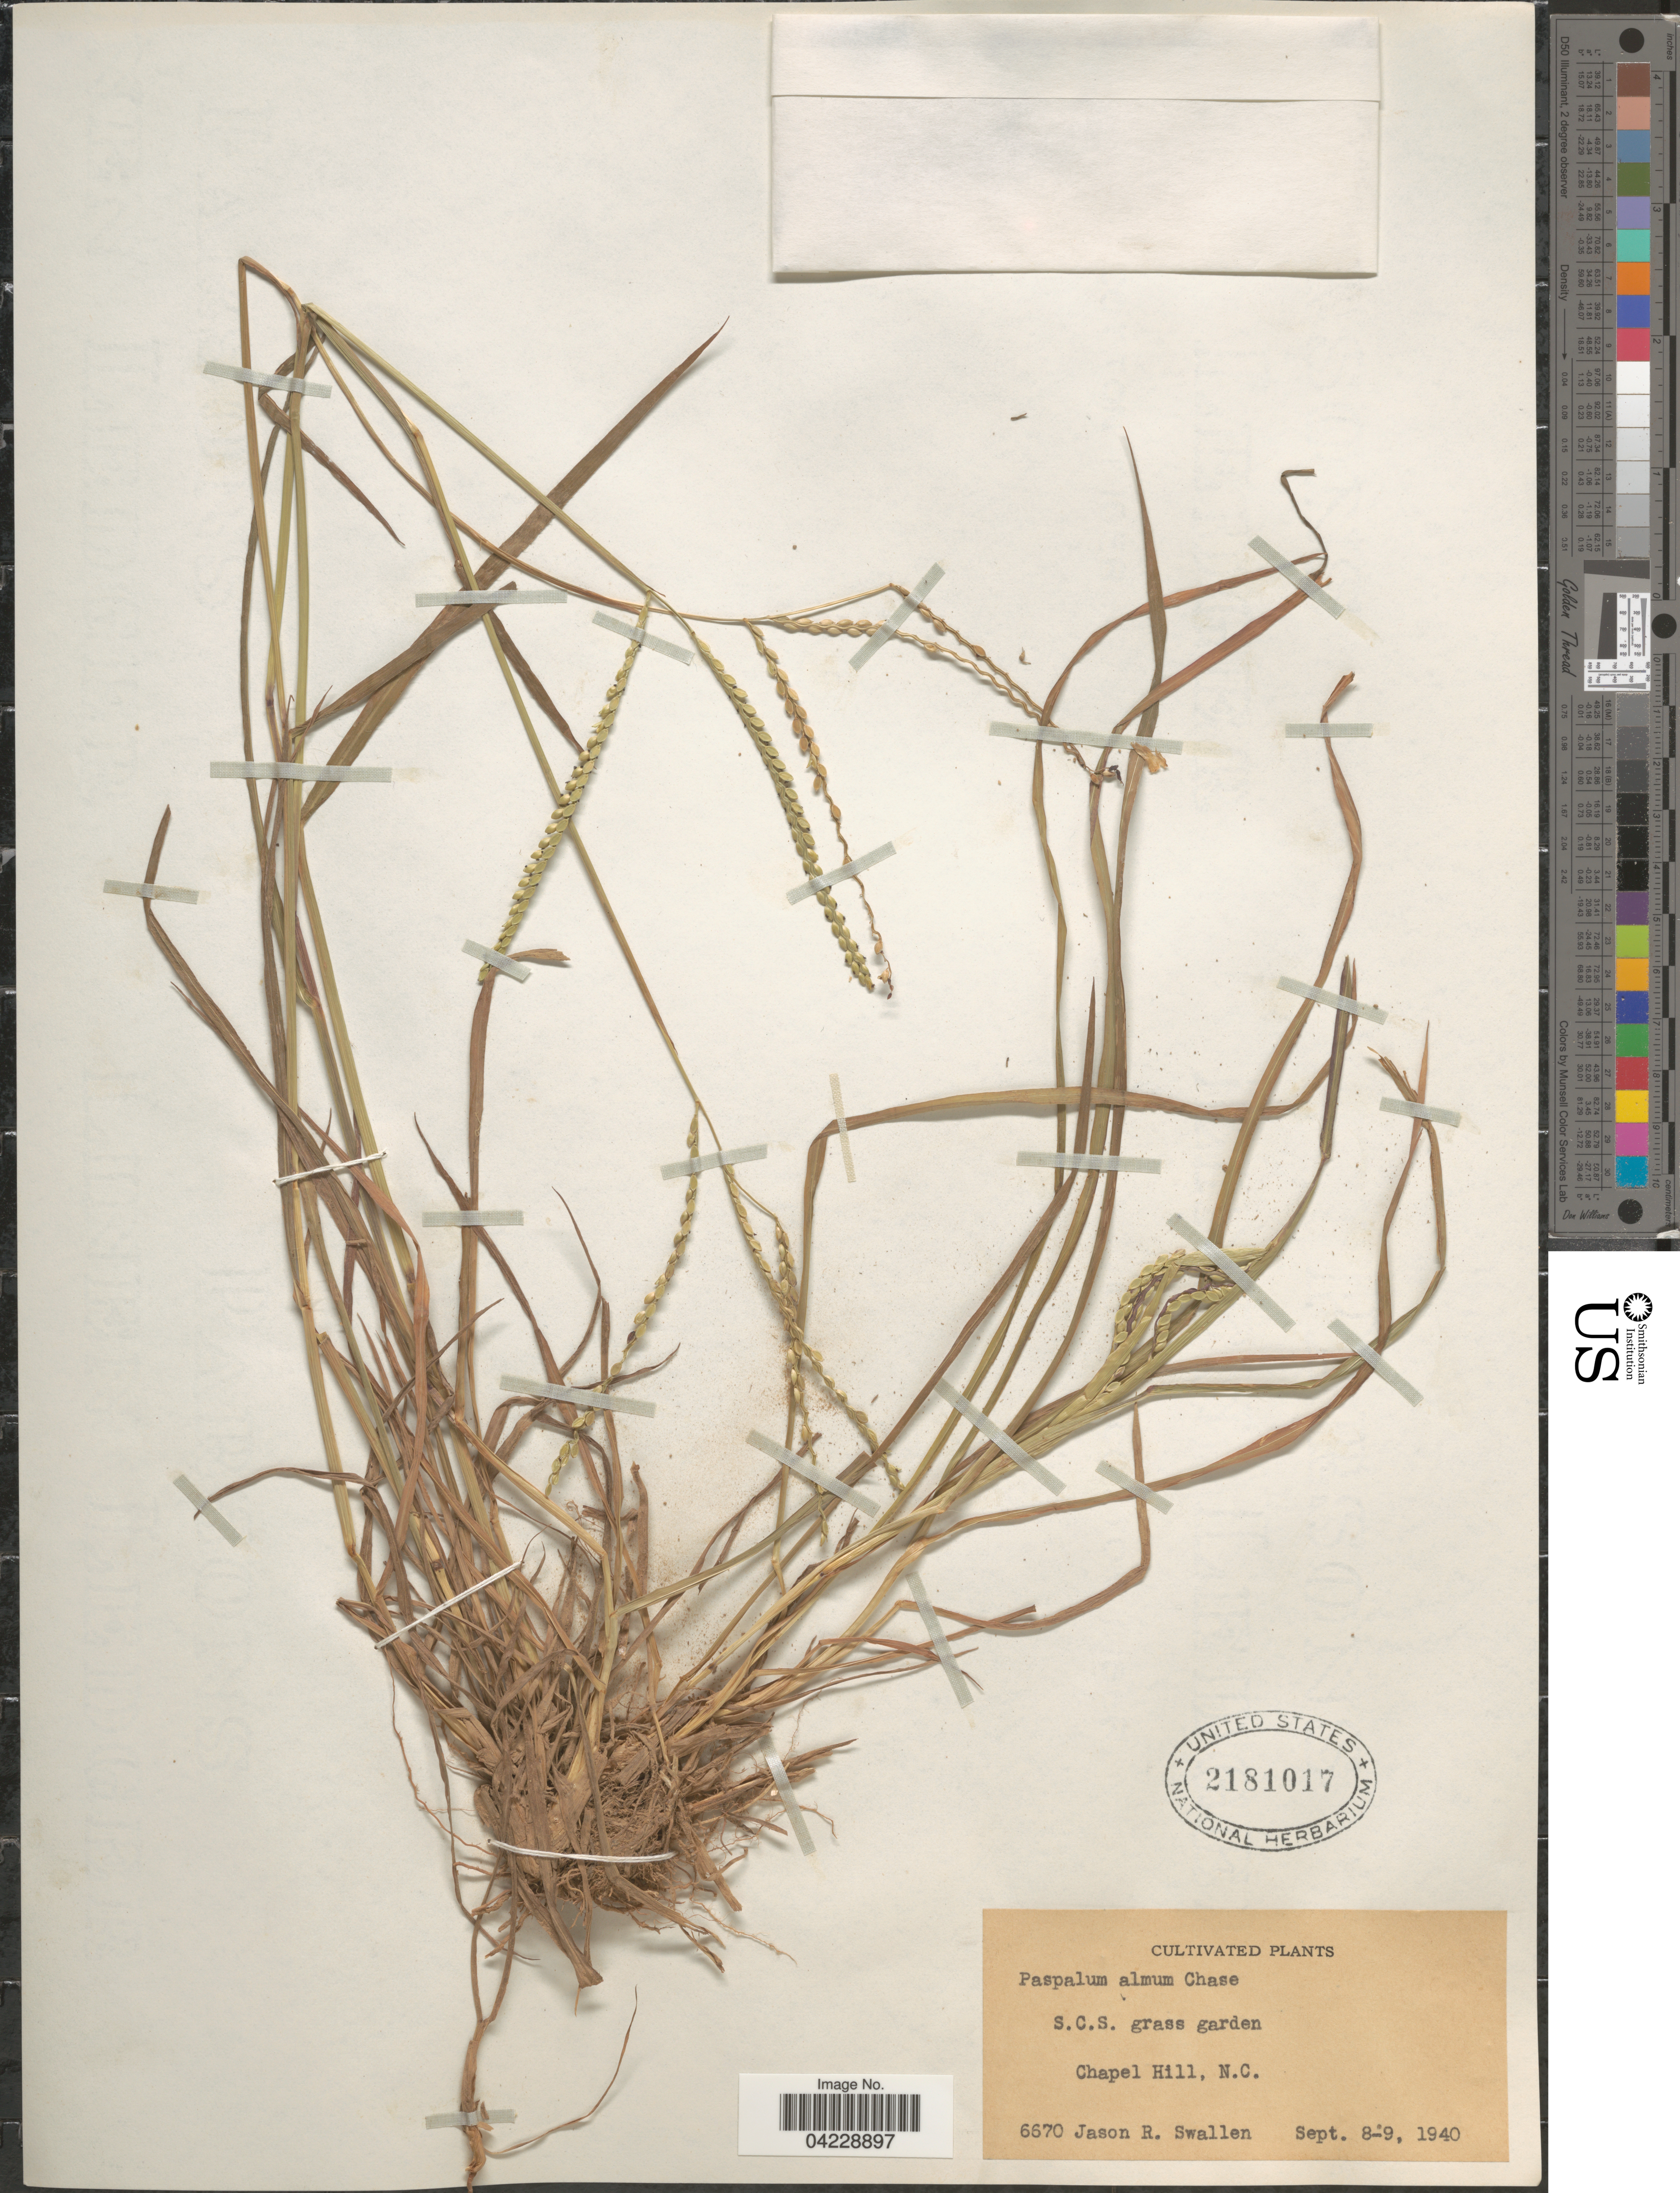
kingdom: Plantae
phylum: Tracheophyta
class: Liliopsida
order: Poales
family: Poaceae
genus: Paspalum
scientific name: Paspalum almum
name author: Chase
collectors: J. R. Swallen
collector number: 6670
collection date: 1940-09-08/1940-09-09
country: United States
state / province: North Carolina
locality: S.C.S. grass garden. Chapel Hill.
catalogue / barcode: US 2181017